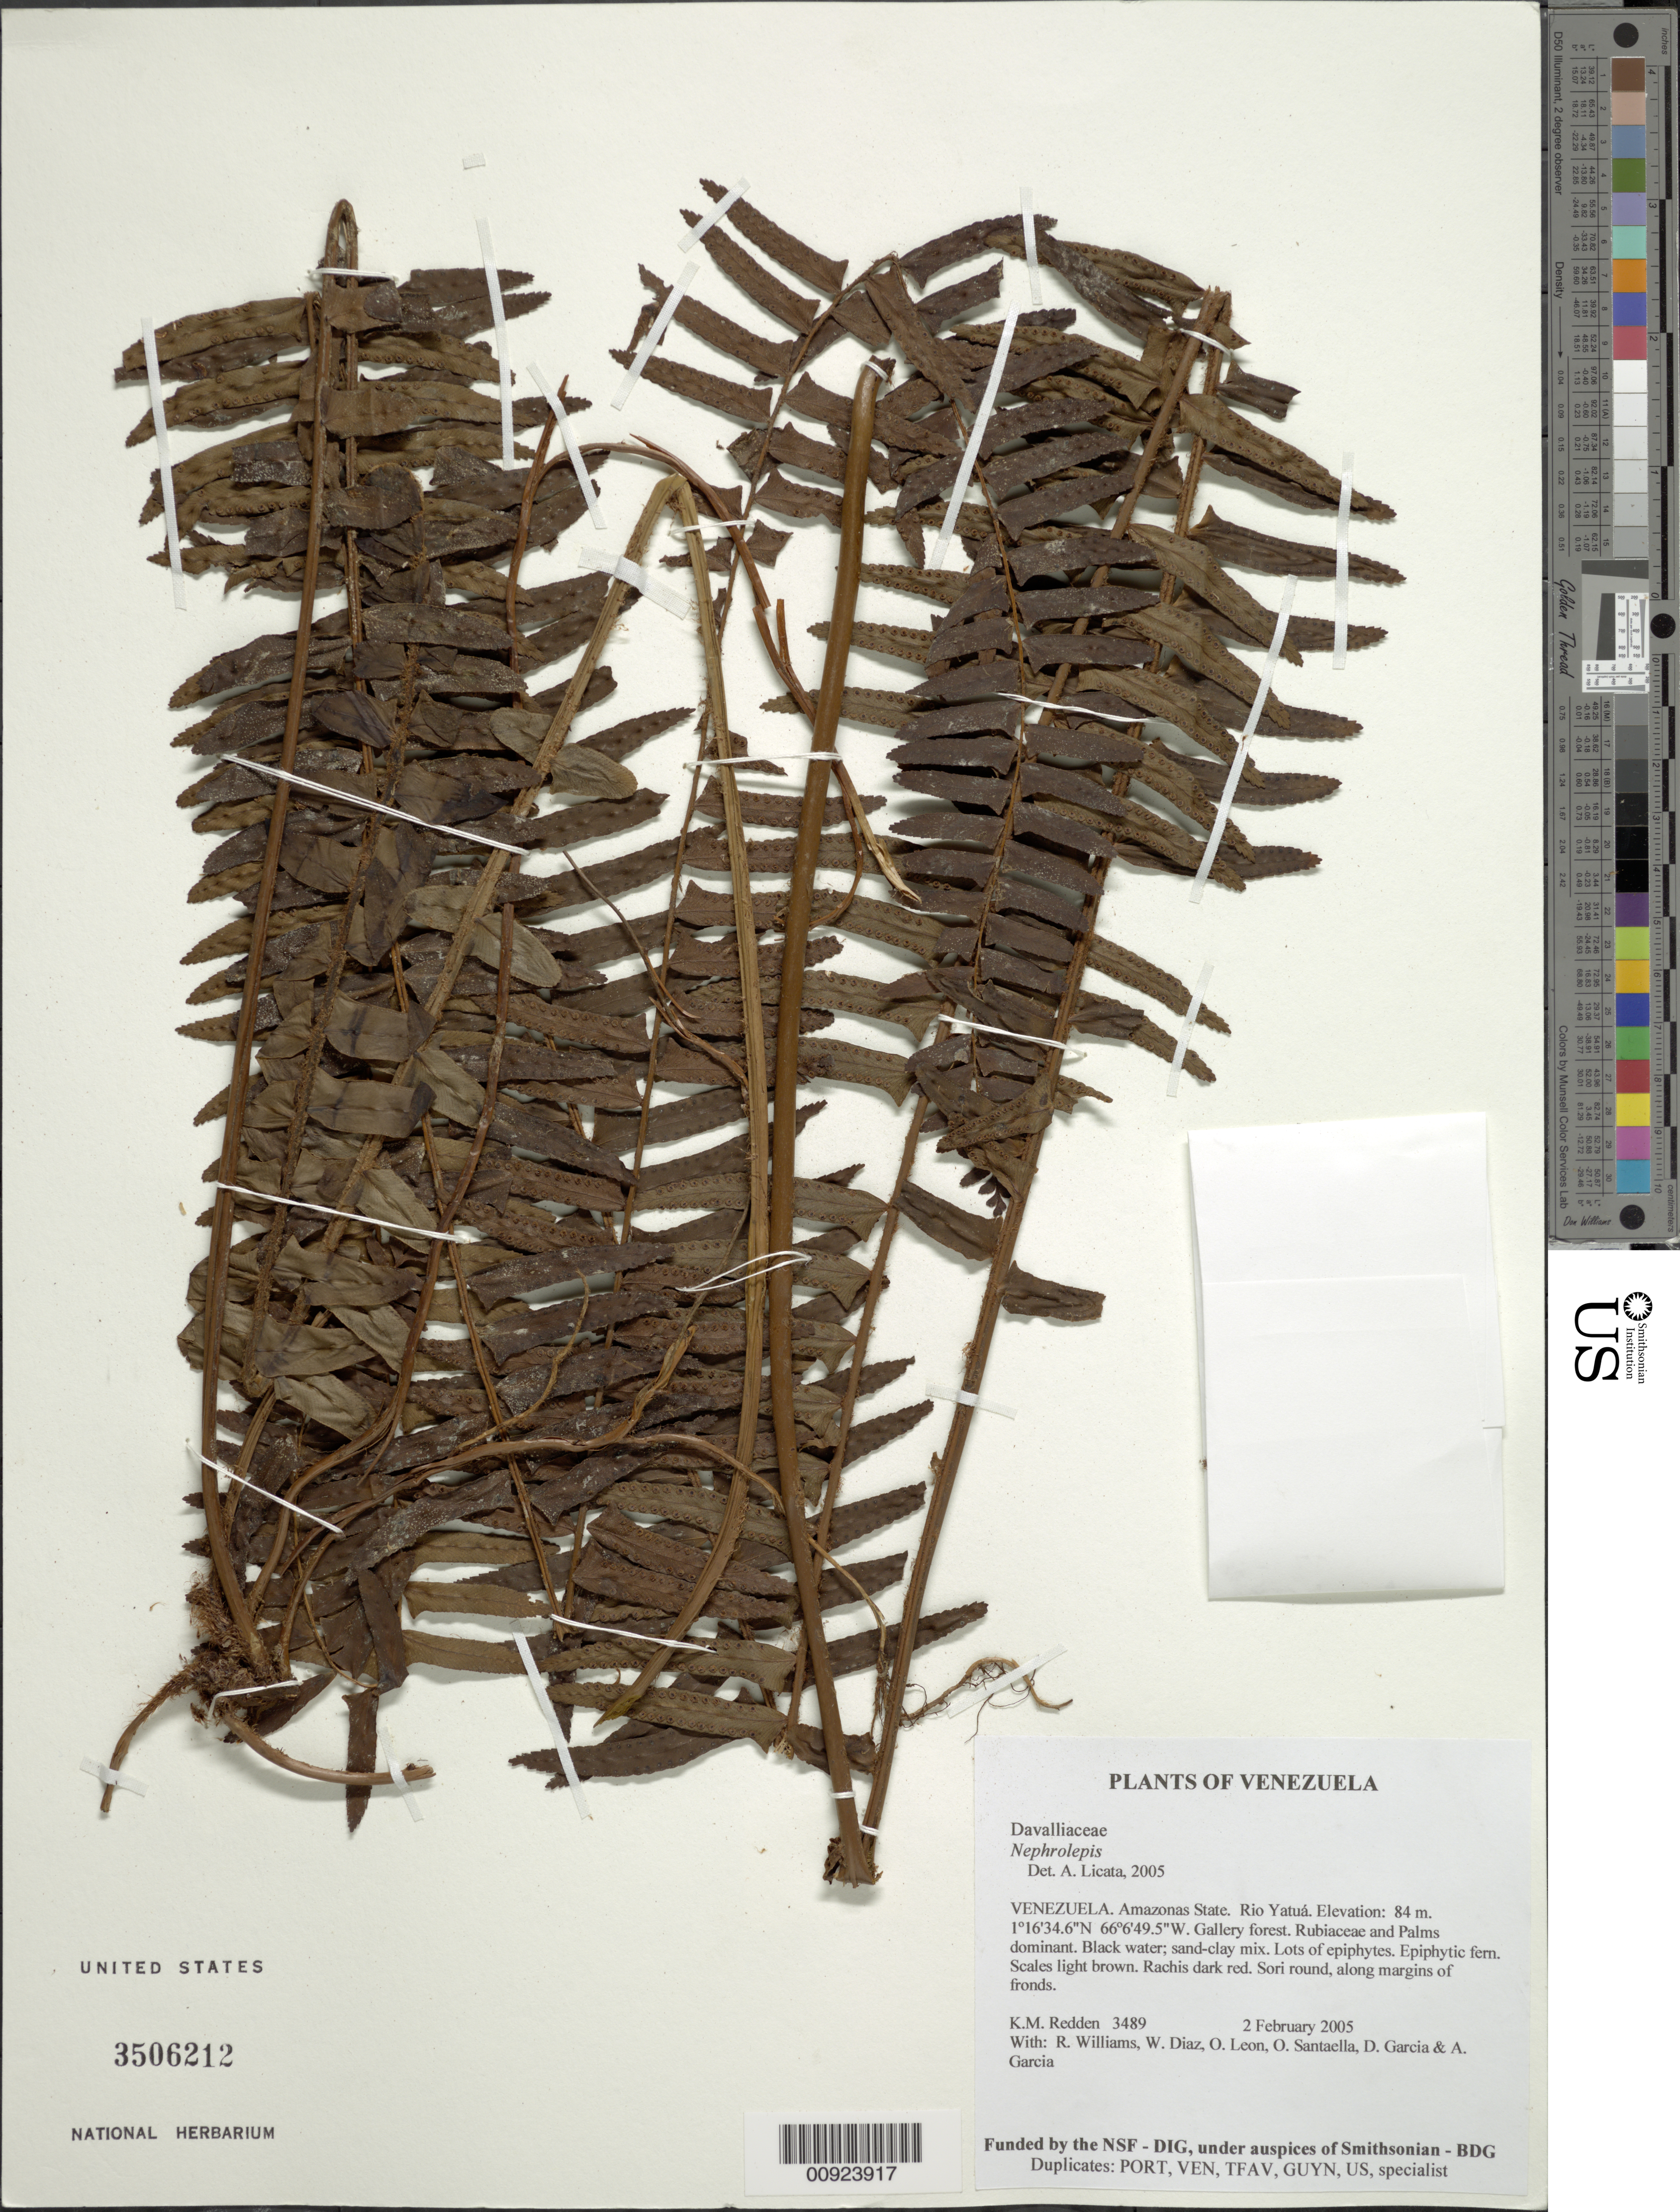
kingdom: Plantae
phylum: Tracheophyta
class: Polypodiopsida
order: Polypodiales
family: Nephrolepidaceae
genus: Nephrolepis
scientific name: Nephrolepis sp.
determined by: Licata, A., (PORT), Univ. Nac. Exp. de los Llanos Ezequiel Zamora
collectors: K. M. Redden, R. Williams, W. Díaz P., O. León, O. Santaella, D. Garcia & A. Garcia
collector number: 3489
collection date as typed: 2 February 2005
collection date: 2005-02-02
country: Venezuela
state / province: Amazonas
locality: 14 - Rio Yatuá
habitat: Gallery forest. Rubiaceae and palms dominant. Black water; sand-clay mix. Lots of epiphytes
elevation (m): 84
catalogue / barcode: US 3506212